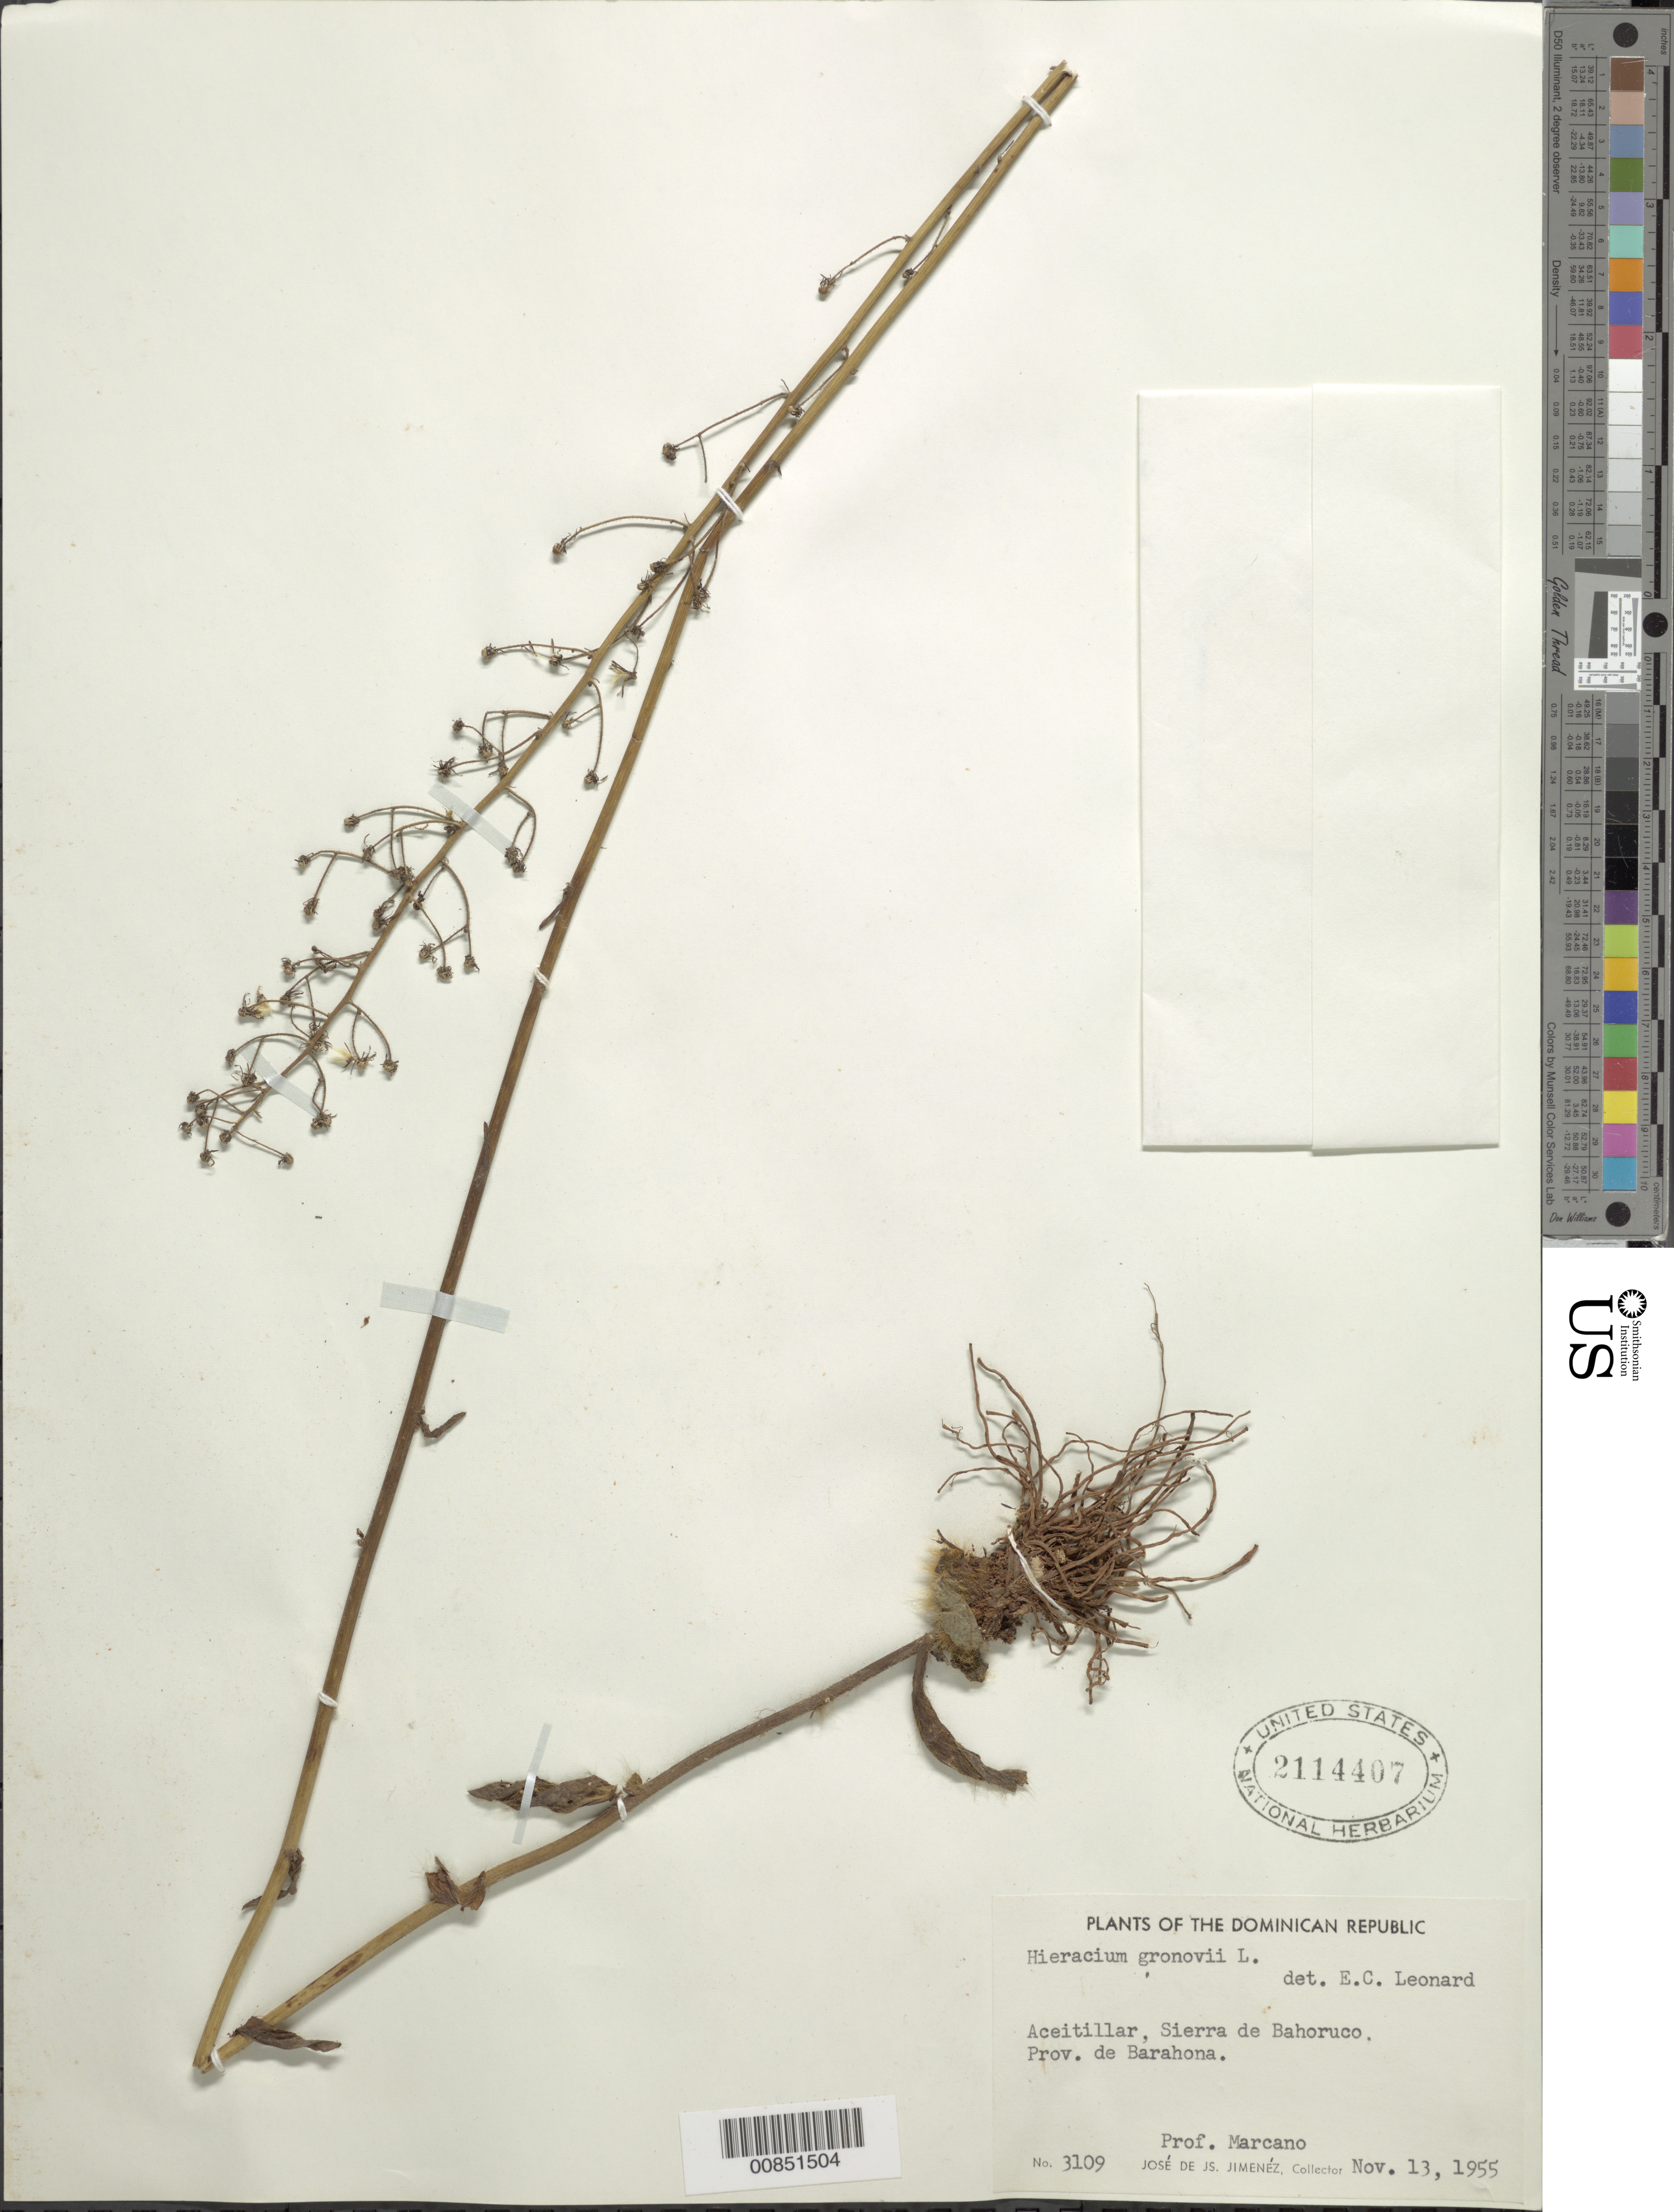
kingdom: Plantae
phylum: Tracheophyta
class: Magnoliopsida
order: Asterales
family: Asteraceae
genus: Hieracium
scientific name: Hieracium gronovii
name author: L.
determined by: Leonard, Emery C., (US)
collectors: J. J. Jiménez Almonte & E. J. Marcano F.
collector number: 3109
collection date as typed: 13 Nov 1955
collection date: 1955-11-13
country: Dominican Republic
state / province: Barahona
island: Hispaniola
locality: Aceitillar, Sierra de Bahoruco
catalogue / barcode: US 2114407